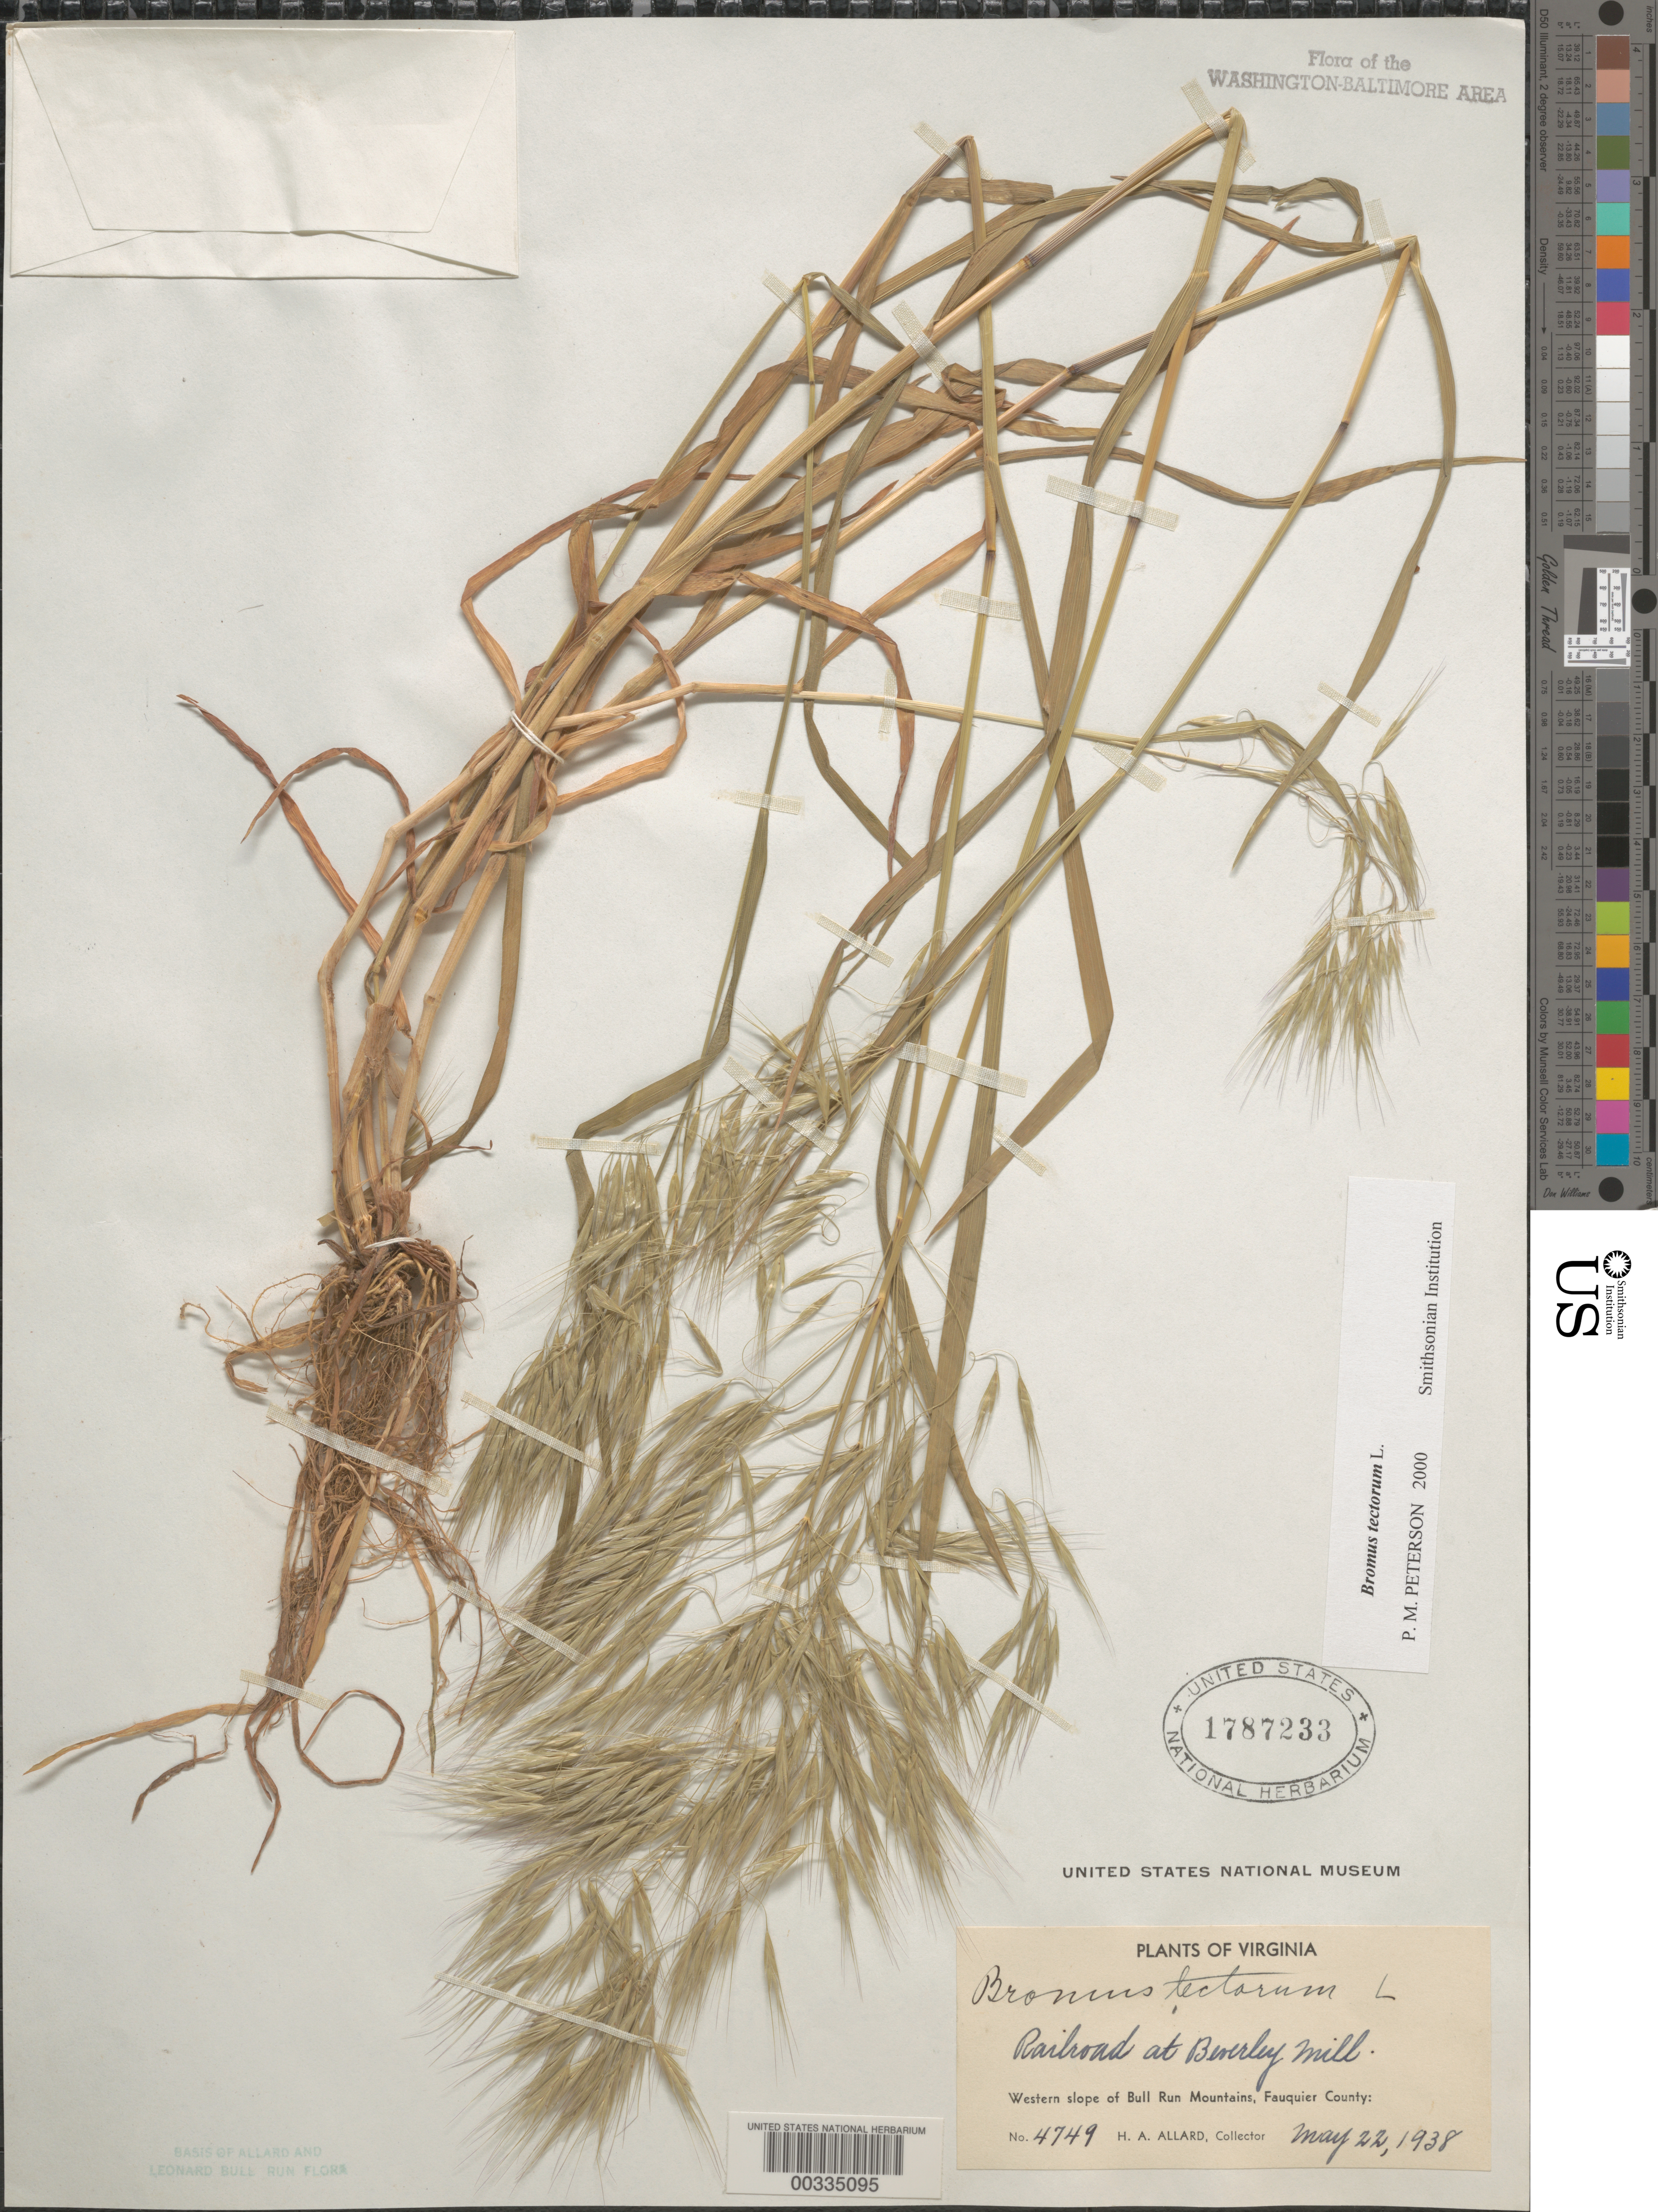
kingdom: Plantae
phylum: Tracheophyta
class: Liliopsida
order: Poales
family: Poaceae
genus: Bromus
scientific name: Bromus tectorum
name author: L.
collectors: H. A. Allard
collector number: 4749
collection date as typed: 22 May 1938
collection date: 1938-05-22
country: United States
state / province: Virginia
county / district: Fauquier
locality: Beverley Mill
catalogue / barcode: US 1787233